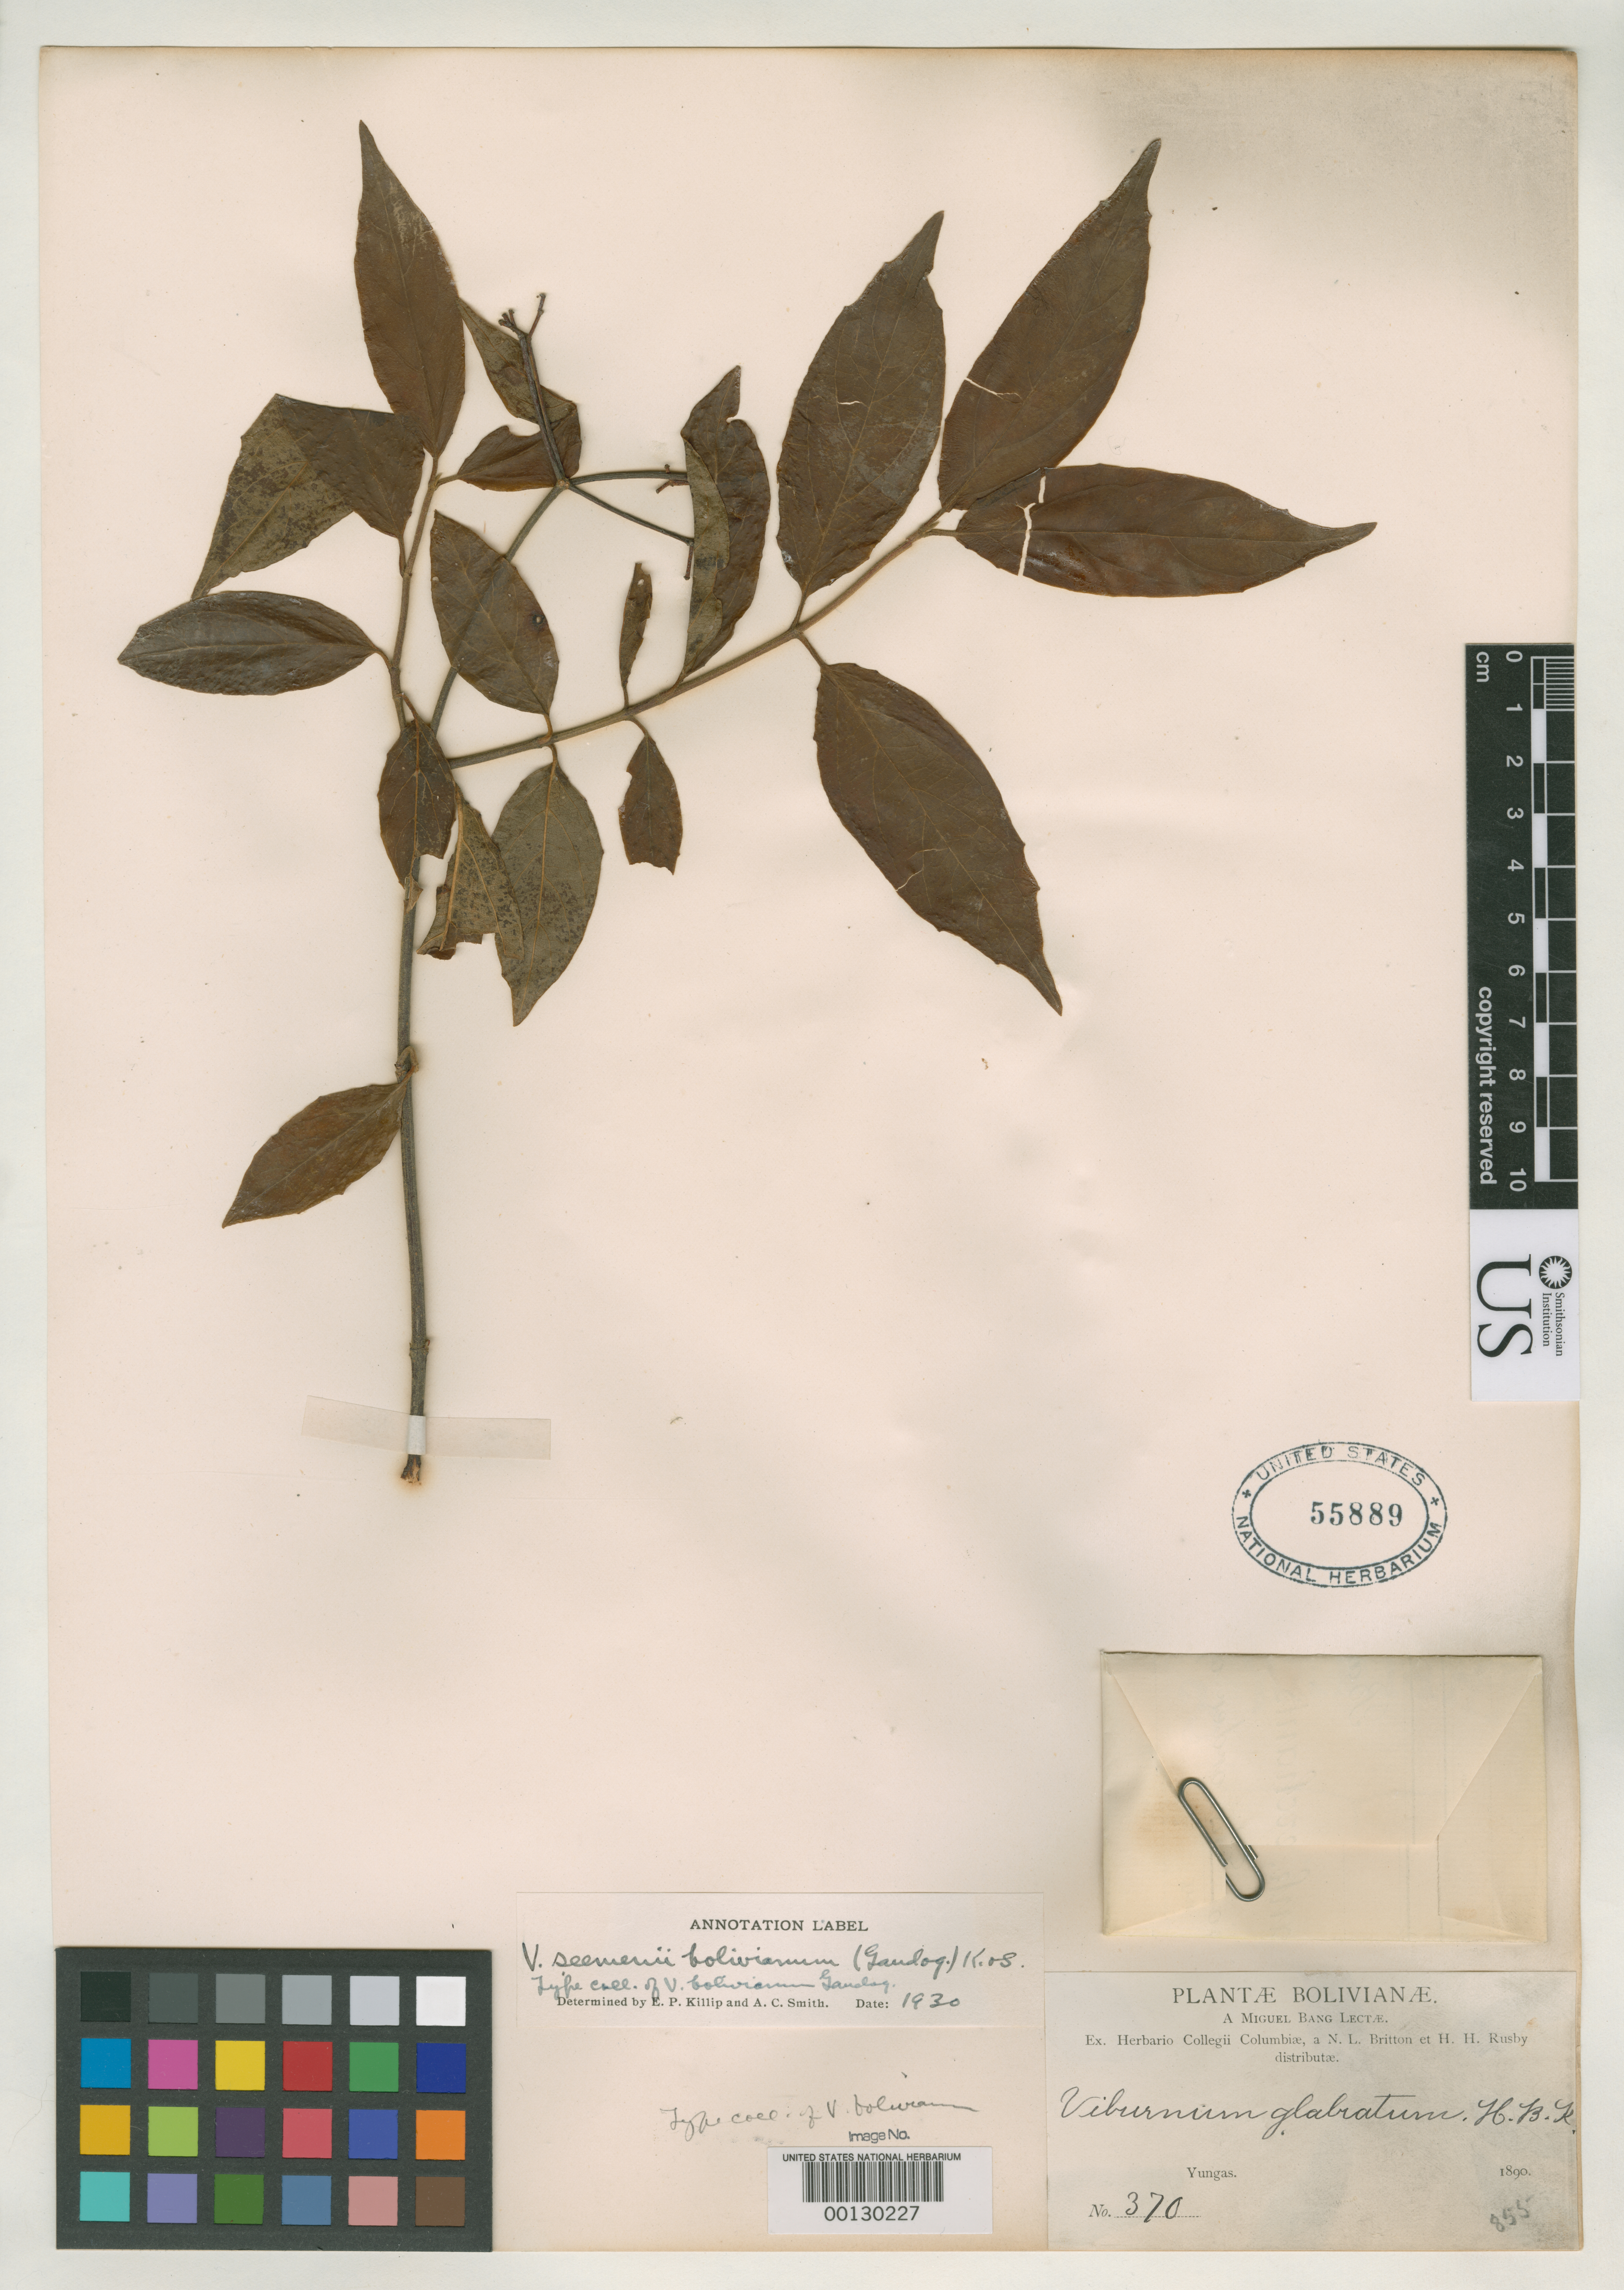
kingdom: Plantae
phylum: Tracheophyta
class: Magnoliopsida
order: Dipsacales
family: Viburnaceae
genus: Viburnum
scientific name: Viburnum bolivianum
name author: Gand.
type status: Isotype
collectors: M. Bang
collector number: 370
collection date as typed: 1890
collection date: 1890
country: Bolivia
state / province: La Paz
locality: Yungas.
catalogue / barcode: US 55889